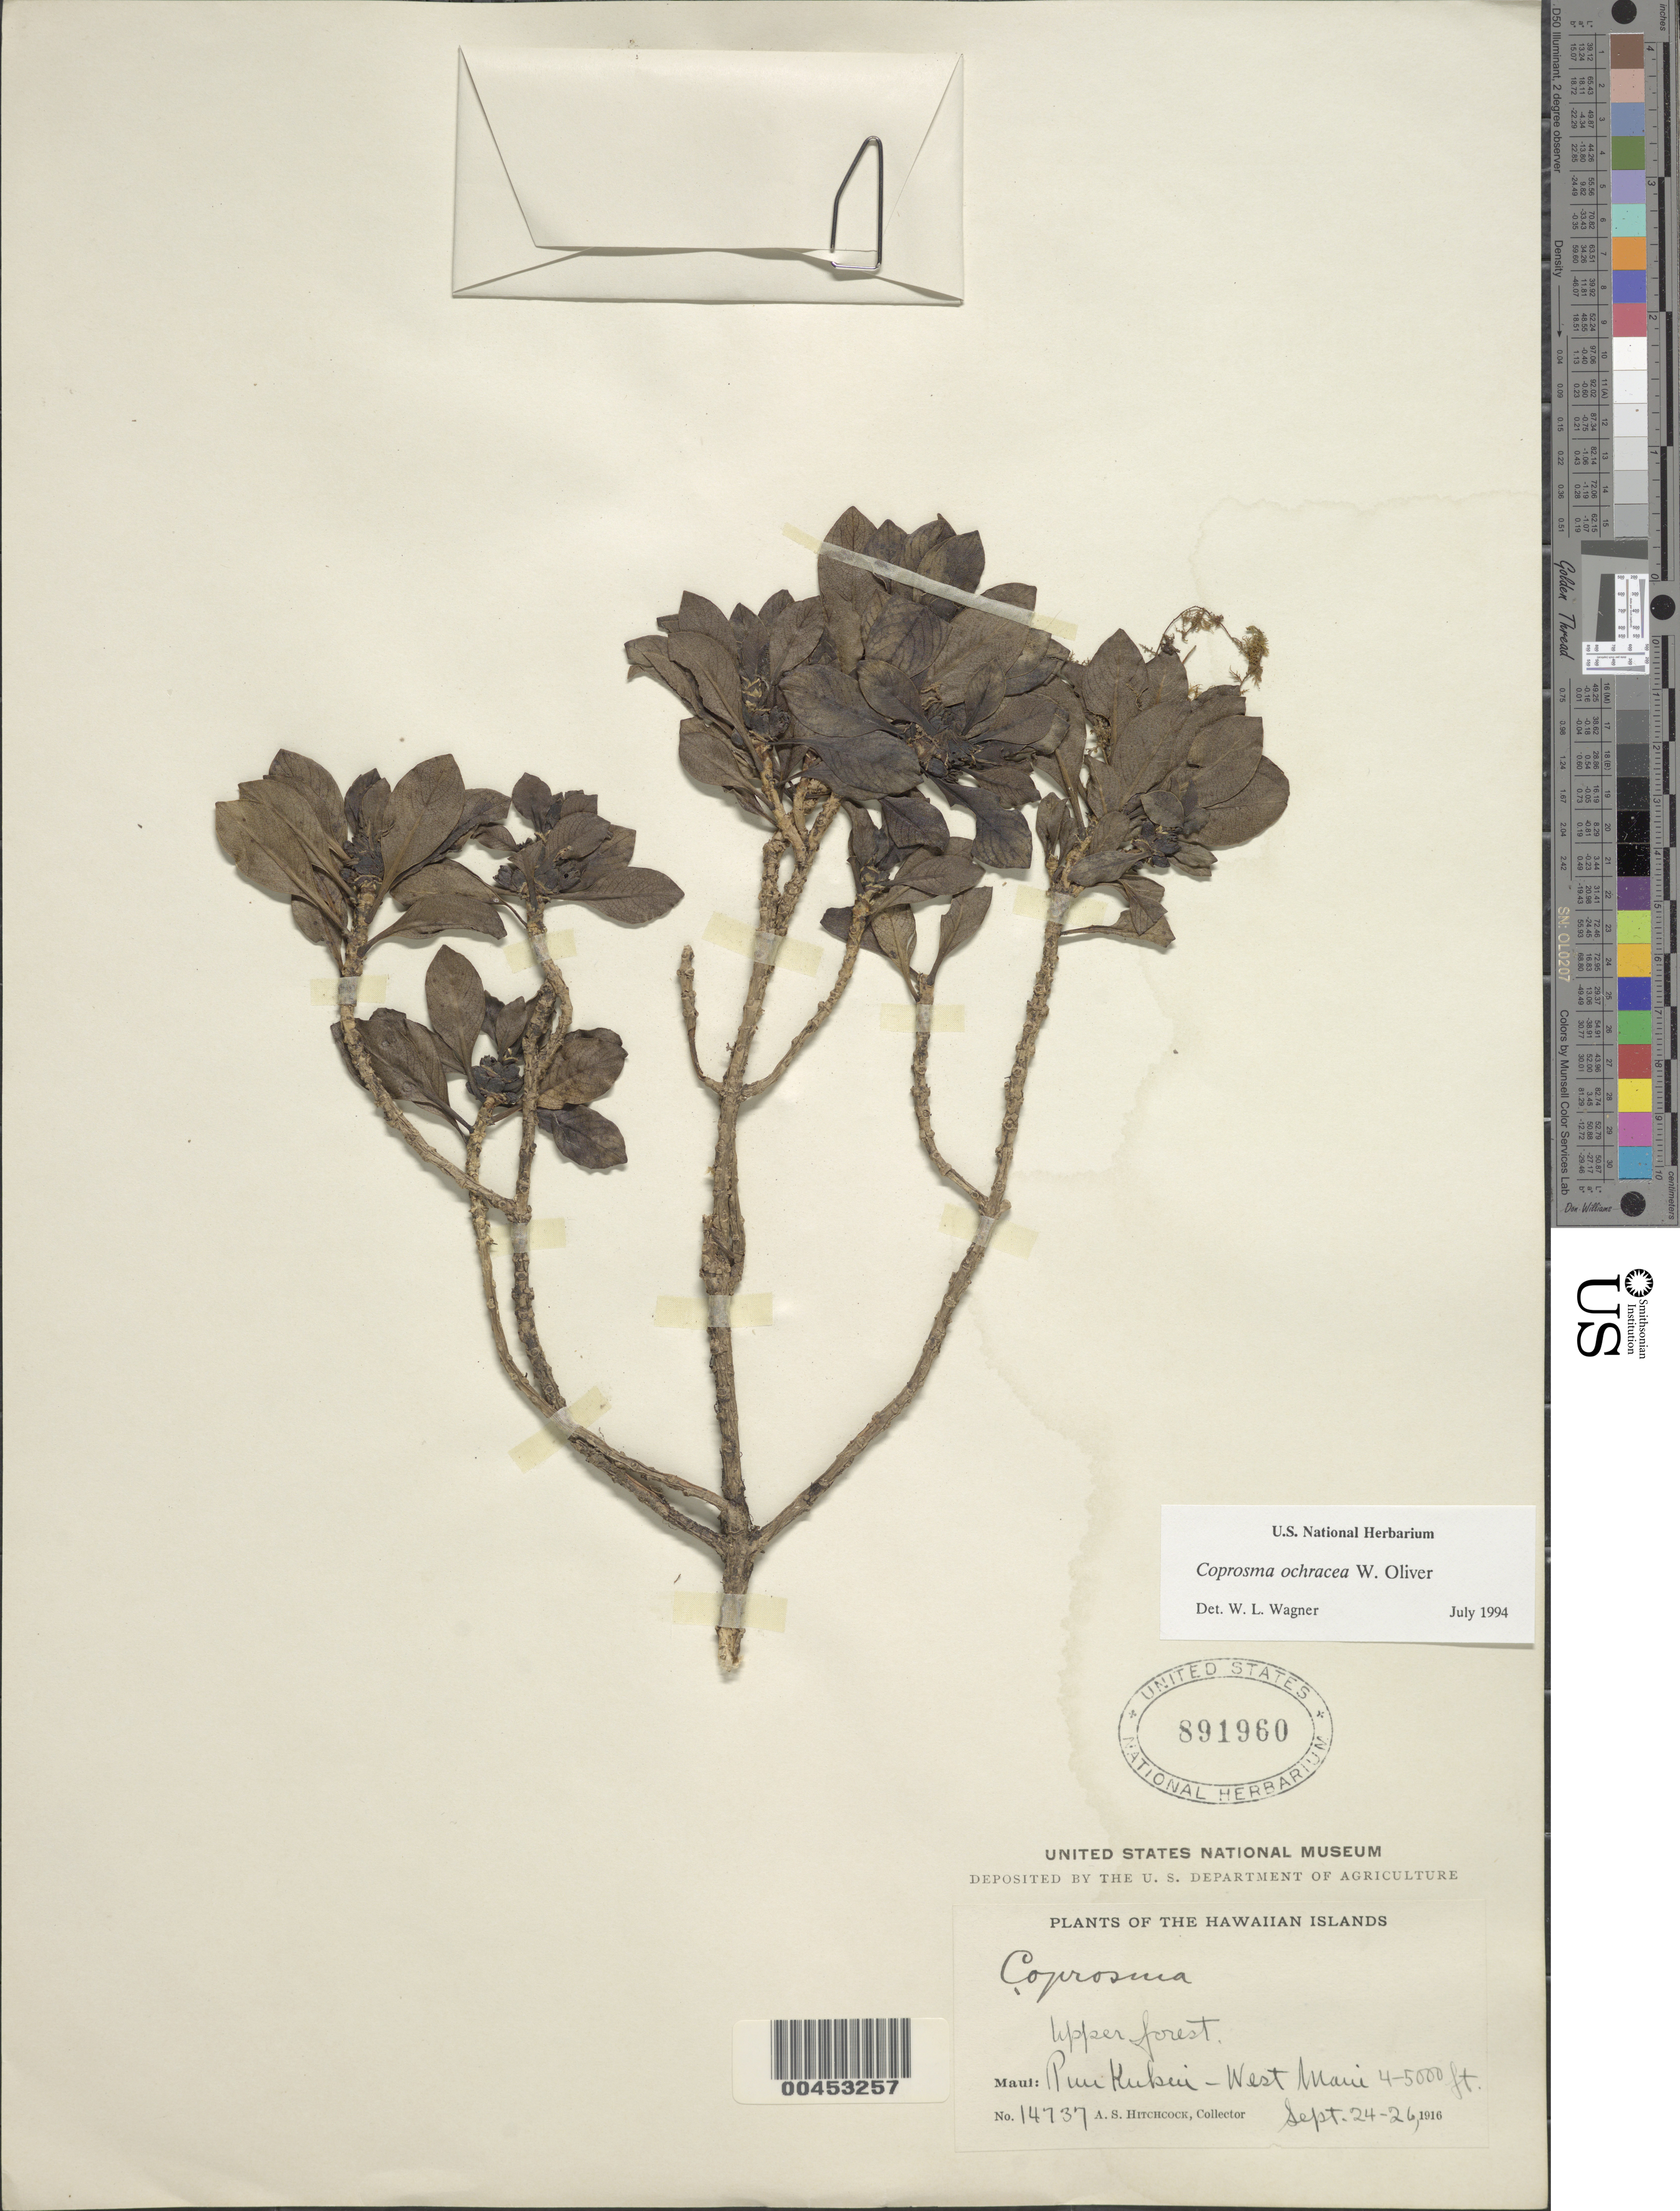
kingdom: Plantae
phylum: Tracheophyta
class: Magnoliopsida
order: Gentianales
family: Rubiaceae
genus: Coprosma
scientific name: Coprosma ochracea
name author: W.R.B. Oliv.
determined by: Wagner, W. L., (BOT), Smithsonian Institution - National Museum of Natural History (UNITED STATES)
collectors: A. S. Hitchcock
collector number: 14737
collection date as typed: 24 Sep 1916 to 26 Sep 1916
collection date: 1916-09-24/1916-09-26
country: United States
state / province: Hawaii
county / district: Maui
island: Maui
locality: Puu Kukui, W Maui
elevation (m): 1219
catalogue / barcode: US 891960